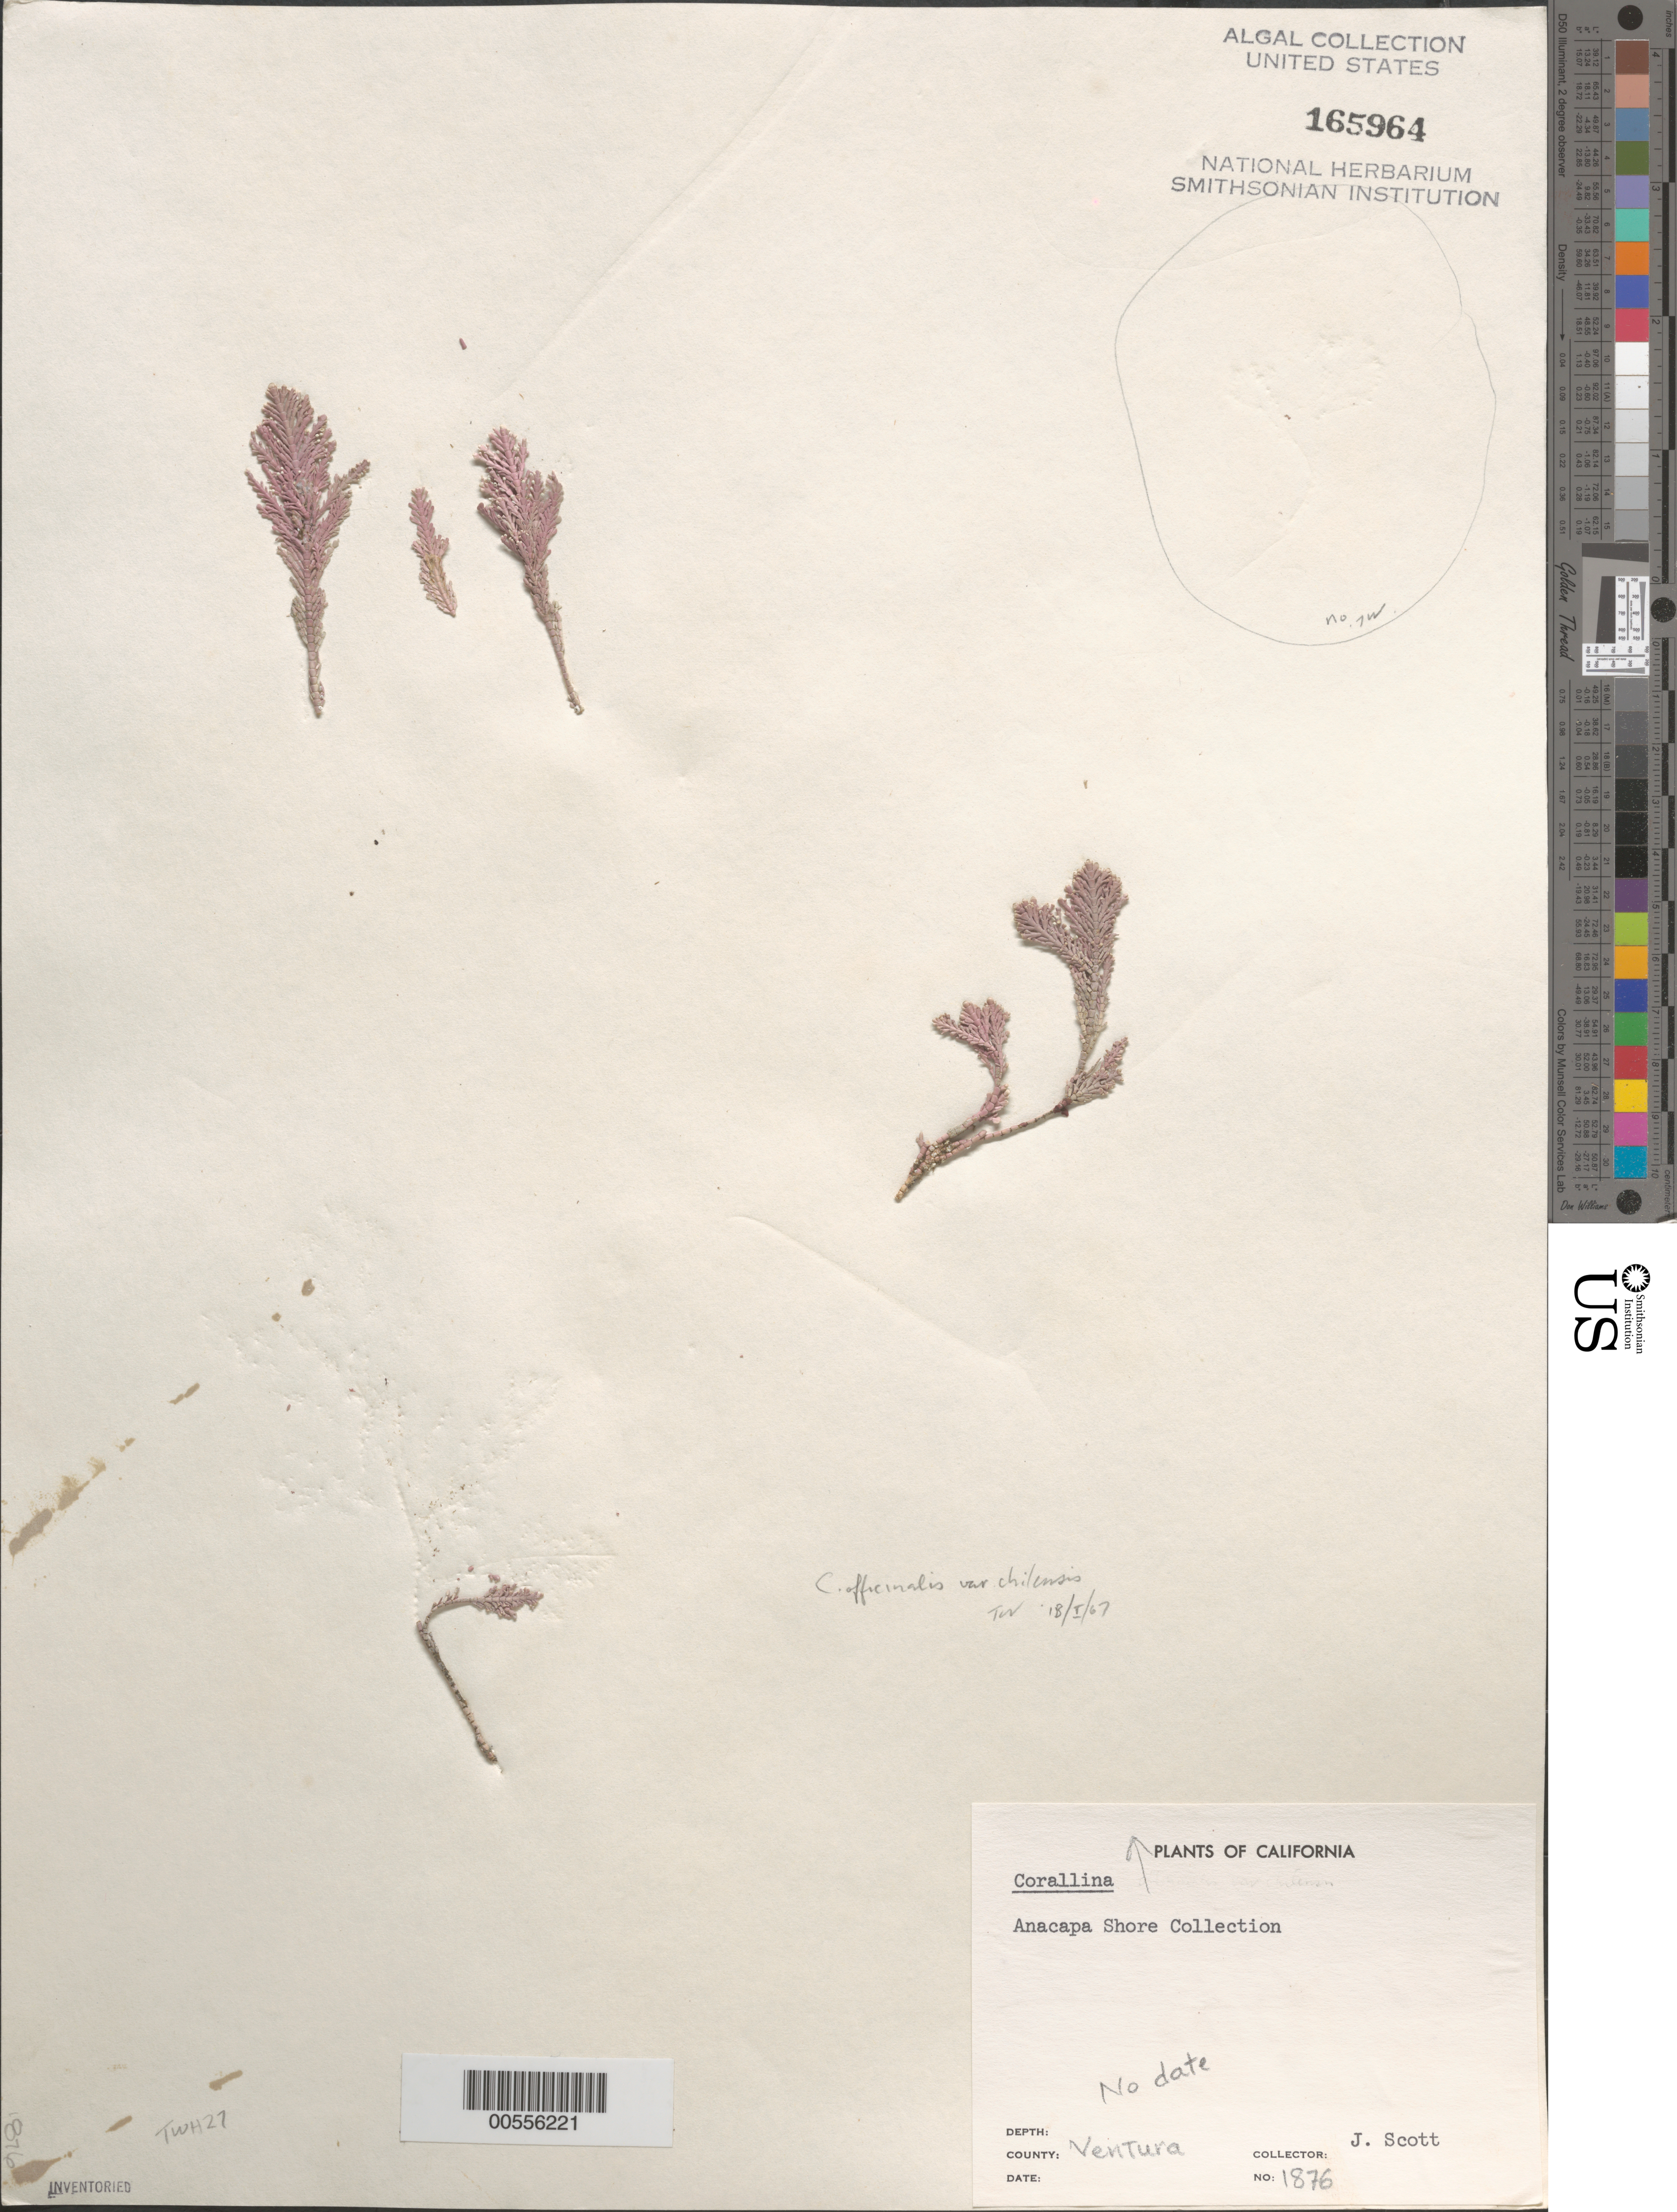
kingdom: Plantae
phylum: Rhodophyta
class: Florideophyceae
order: Corallinales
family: Corallinaceae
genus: Corallina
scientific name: Corallina officinalis var. chilensis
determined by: W., T.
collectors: J. Scott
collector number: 1876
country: United States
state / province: California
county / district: Ventura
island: Anacapa Island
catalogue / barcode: US 165964